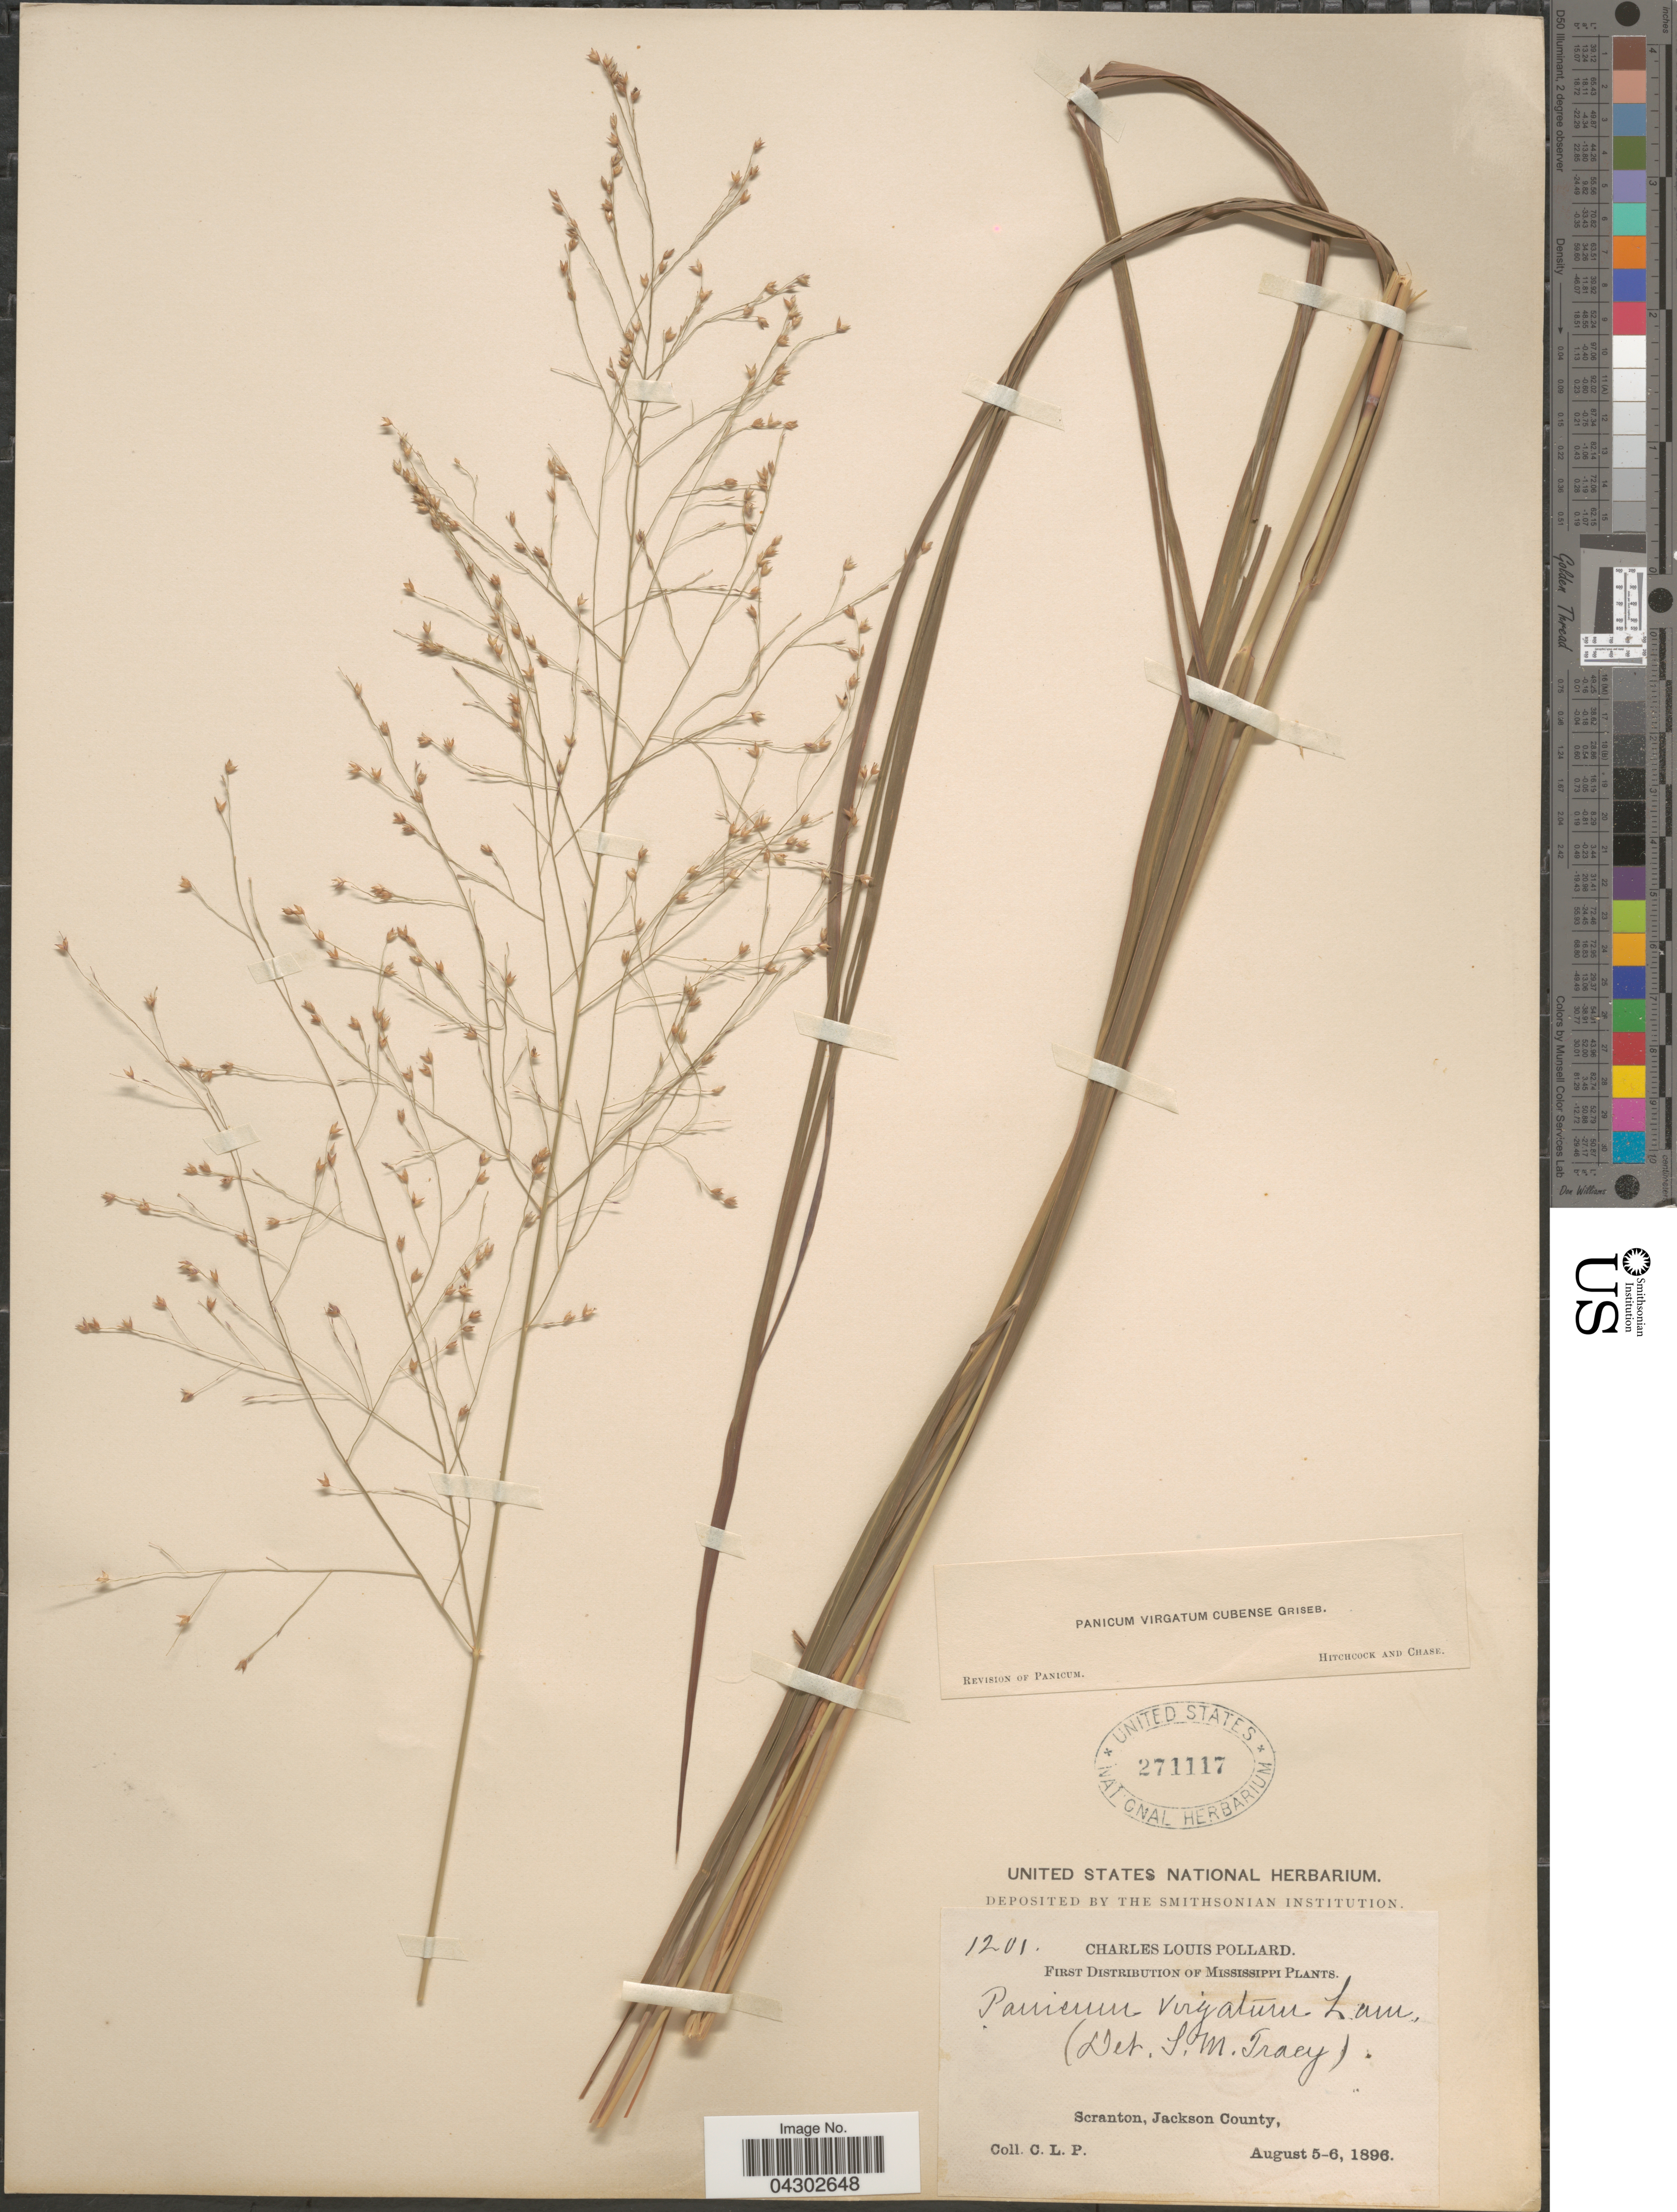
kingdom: Plantae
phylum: Tracheophyta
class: Liliopsida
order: Poales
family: Poaceae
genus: Panicum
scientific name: Panicum virgatum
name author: L.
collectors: C. L. Pollard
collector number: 1201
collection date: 1896-08-05/1896-08-06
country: United States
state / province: Mississippi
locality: Scranton, Jackson County.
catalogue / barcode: US 271117